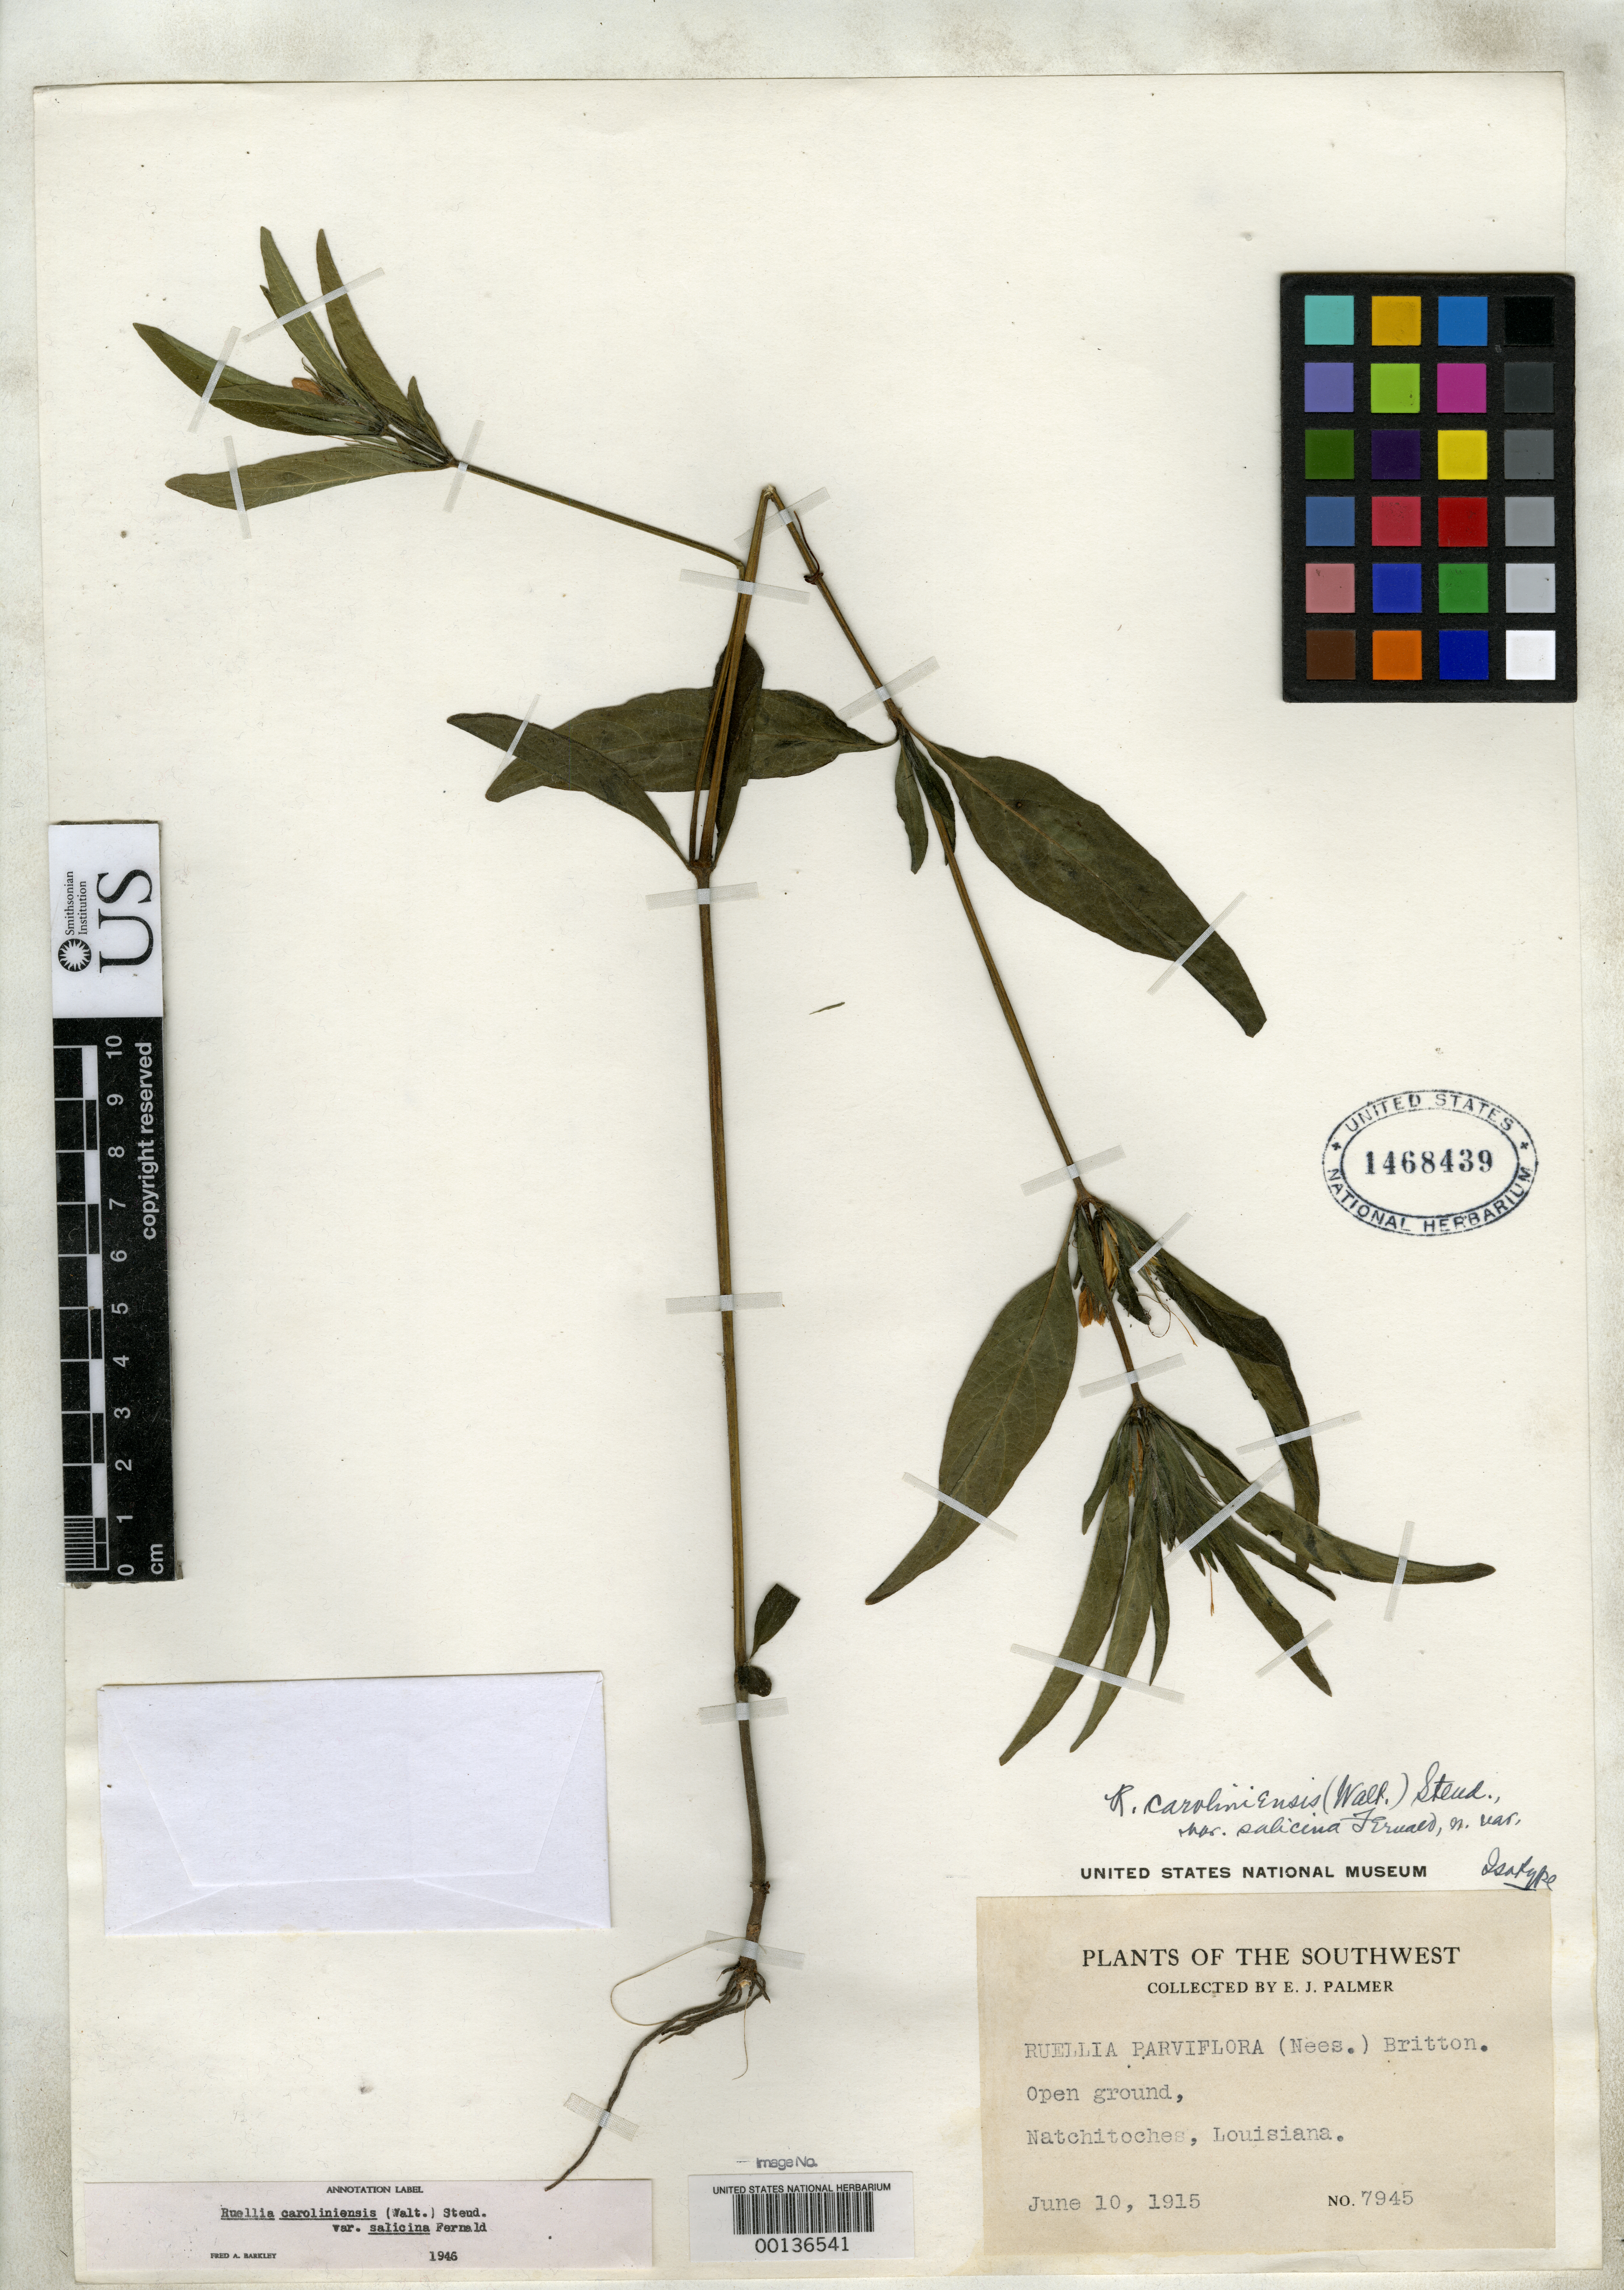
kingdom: Plantae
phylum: Tracheophyta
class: Magnoliopsida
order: Lamiales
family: Acanthaceae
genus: Ruellia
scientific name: Ruellia caroliniensis var. salicina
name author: Fernald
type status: Isotype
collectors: E. J. Palmer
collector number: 7945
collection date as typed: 10 Jun 1915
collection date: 1915-06-10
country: United States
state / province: Louisiana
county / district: Natchitoches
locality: Natchitoches.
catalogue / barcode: US 1468439